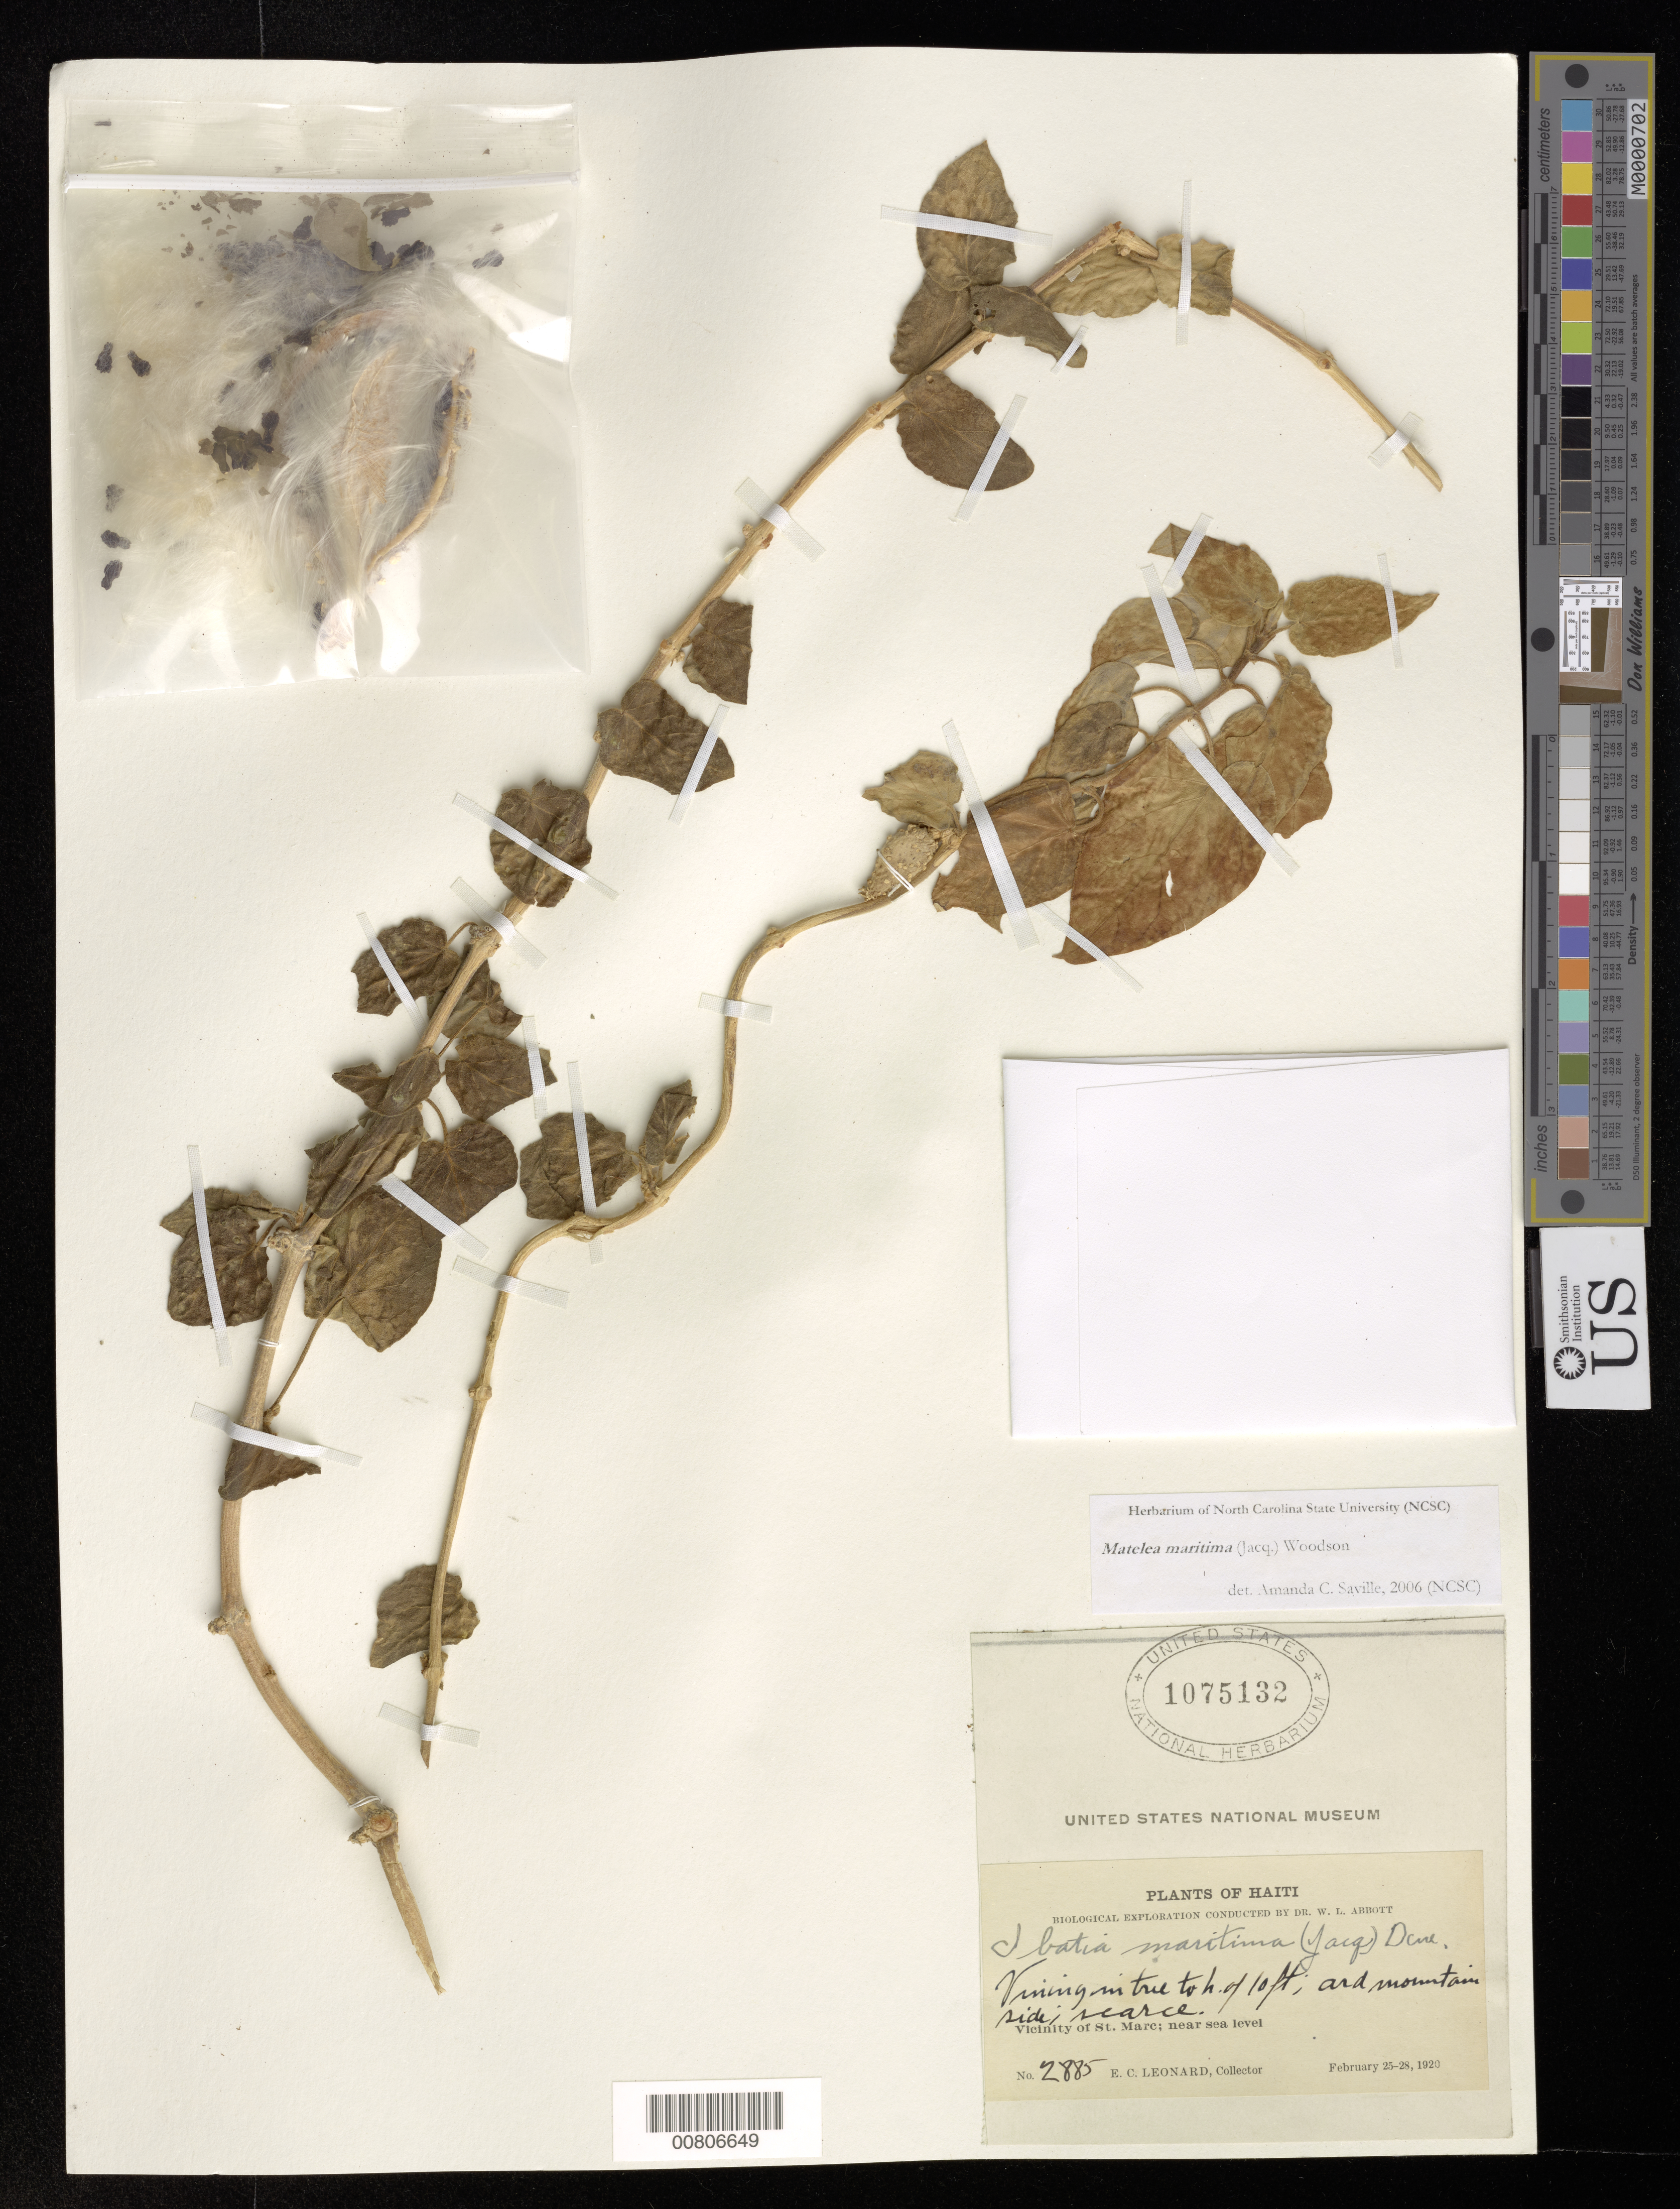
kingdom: Plantae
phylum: Tracheophyta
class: Magnoliopsida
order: Gentianales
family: Apocynaceae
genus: Matelea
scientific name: Matelea maritima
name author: (Jacq.) Woodson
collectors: E. C. Leonard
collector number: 2885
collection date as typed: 25 Feb 1920 to 28 Feb 1920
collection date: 1920-02-25/1920-02-28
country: Haiti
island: Hispaniola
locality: St. Marc, vicinity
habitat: Mountain side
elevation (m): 0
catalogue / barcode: US 1075132